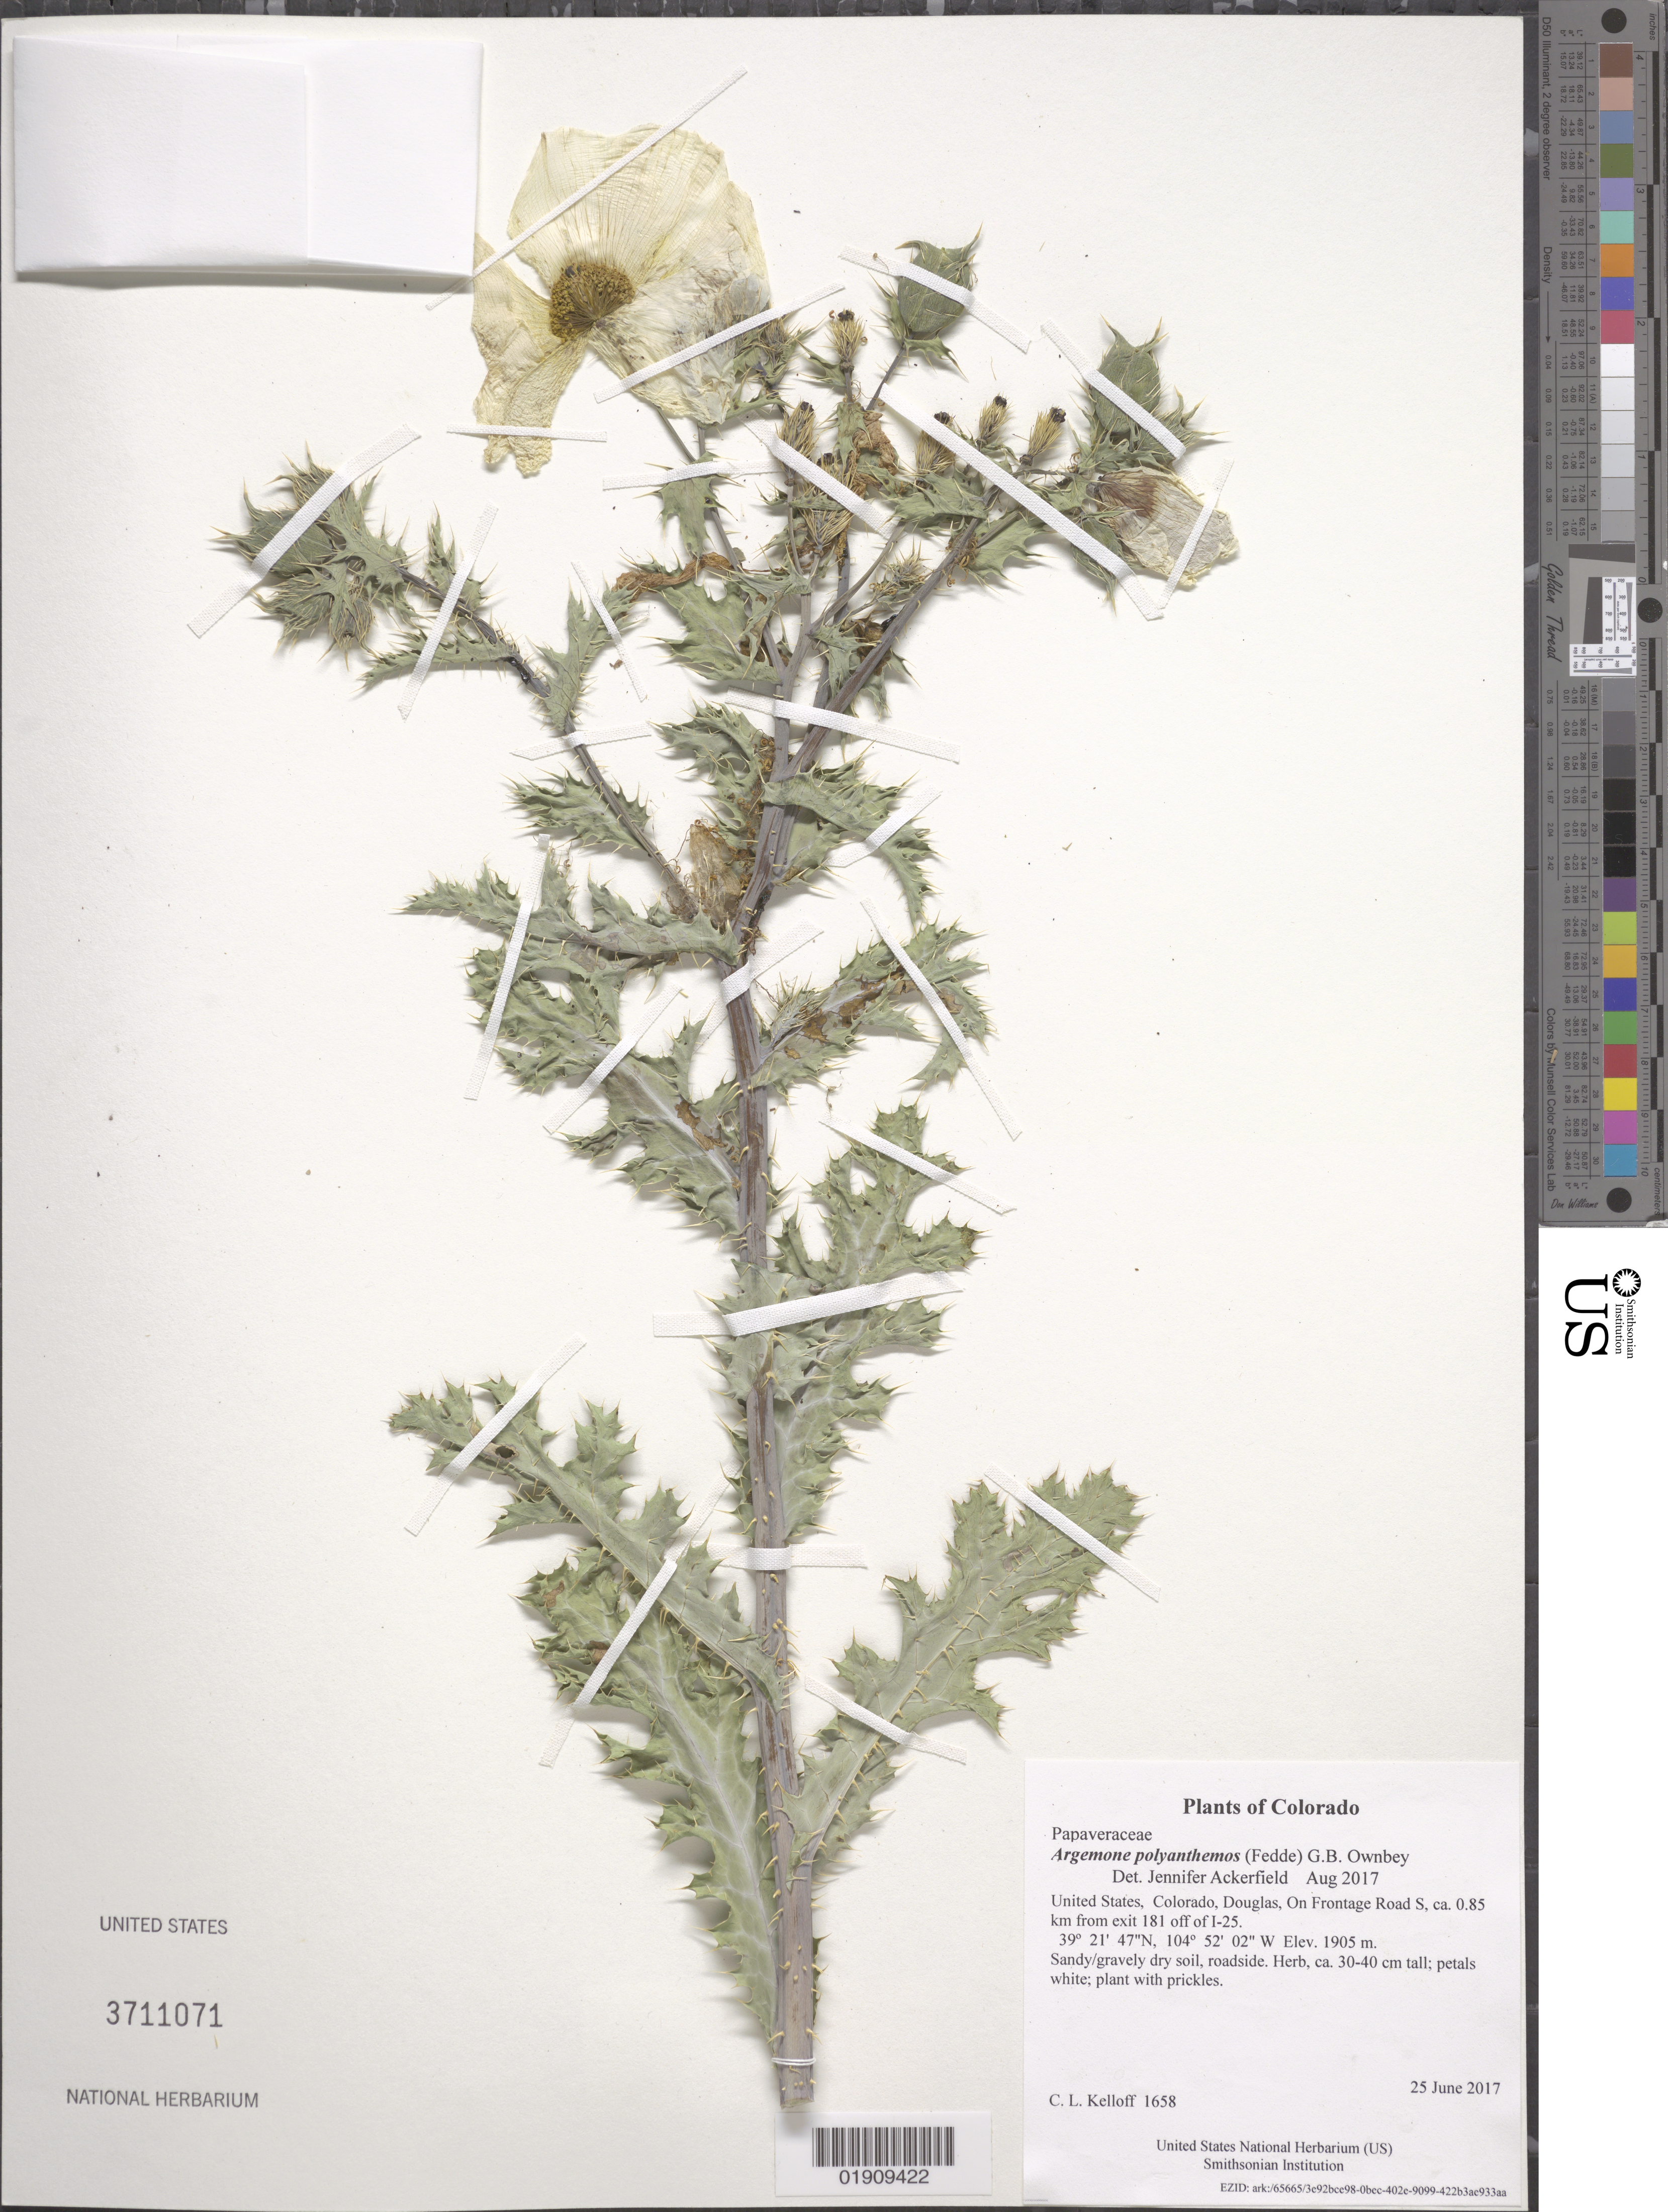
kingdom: Plantae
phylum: Tracheophyta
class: Magnoliopsida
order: Ranunculales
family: Papaveraceae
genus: Argemone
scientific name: Argemone polyanthemos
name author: (Fedde) G.B. Ownbey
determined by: Ackerfield, Jennifer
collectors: C. L. Kelloff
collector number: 1658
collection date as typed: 25 June 2017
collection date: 2017-06-25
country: United States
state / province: Colorado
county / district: Douglas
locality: On Frontage Road S, ca. 0.85 km from exit 181 off of I-25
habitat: Sandy/gravely dry soil, roadside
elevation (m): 1905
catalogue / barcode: US 3711071